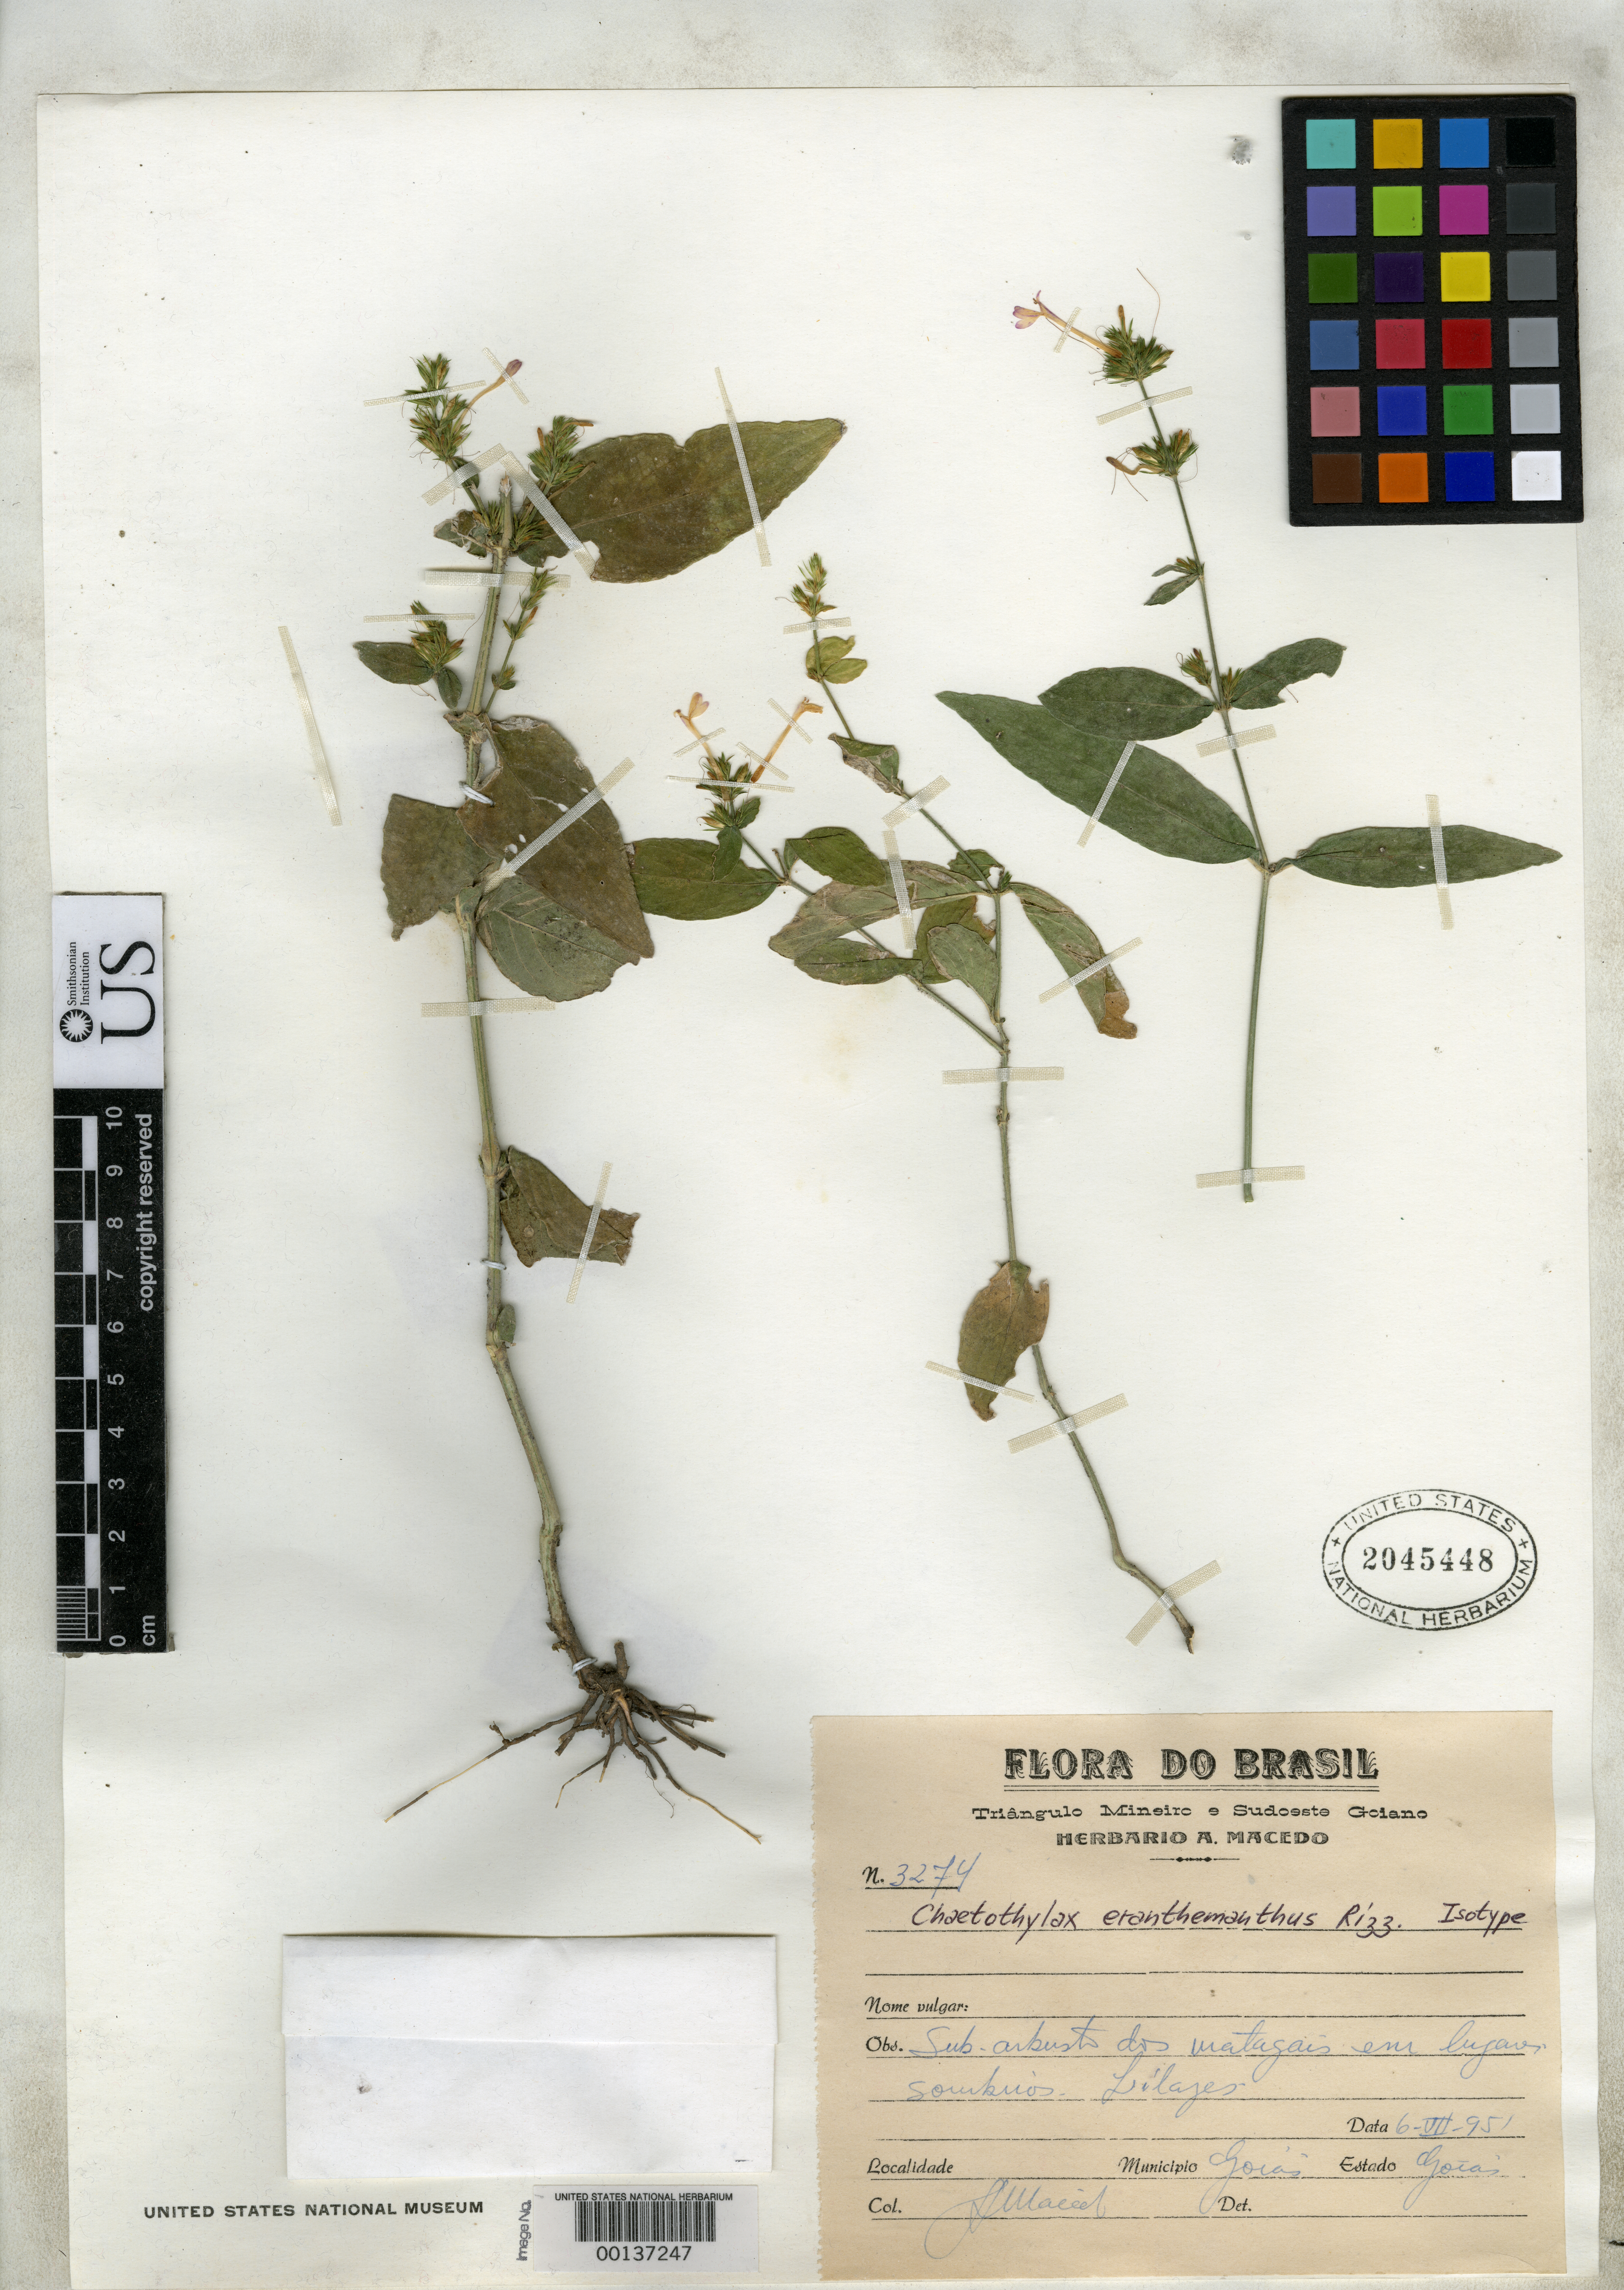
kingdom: Plantae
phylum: Tracheophyta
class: Magnoliopsida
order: Lamiales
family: Acanthaceae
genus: Chaetothylax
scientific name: Chaetothylax eranthemanthus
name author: Rizzini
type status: Isotype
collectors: A. Macedo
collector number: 3274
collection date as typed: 06 Jul 1951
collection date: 1951-07-06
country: Brazil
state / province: Goiás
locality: Inter Porto Imperial et Lunie, ad flum Tocantins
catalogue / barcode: US 2045448